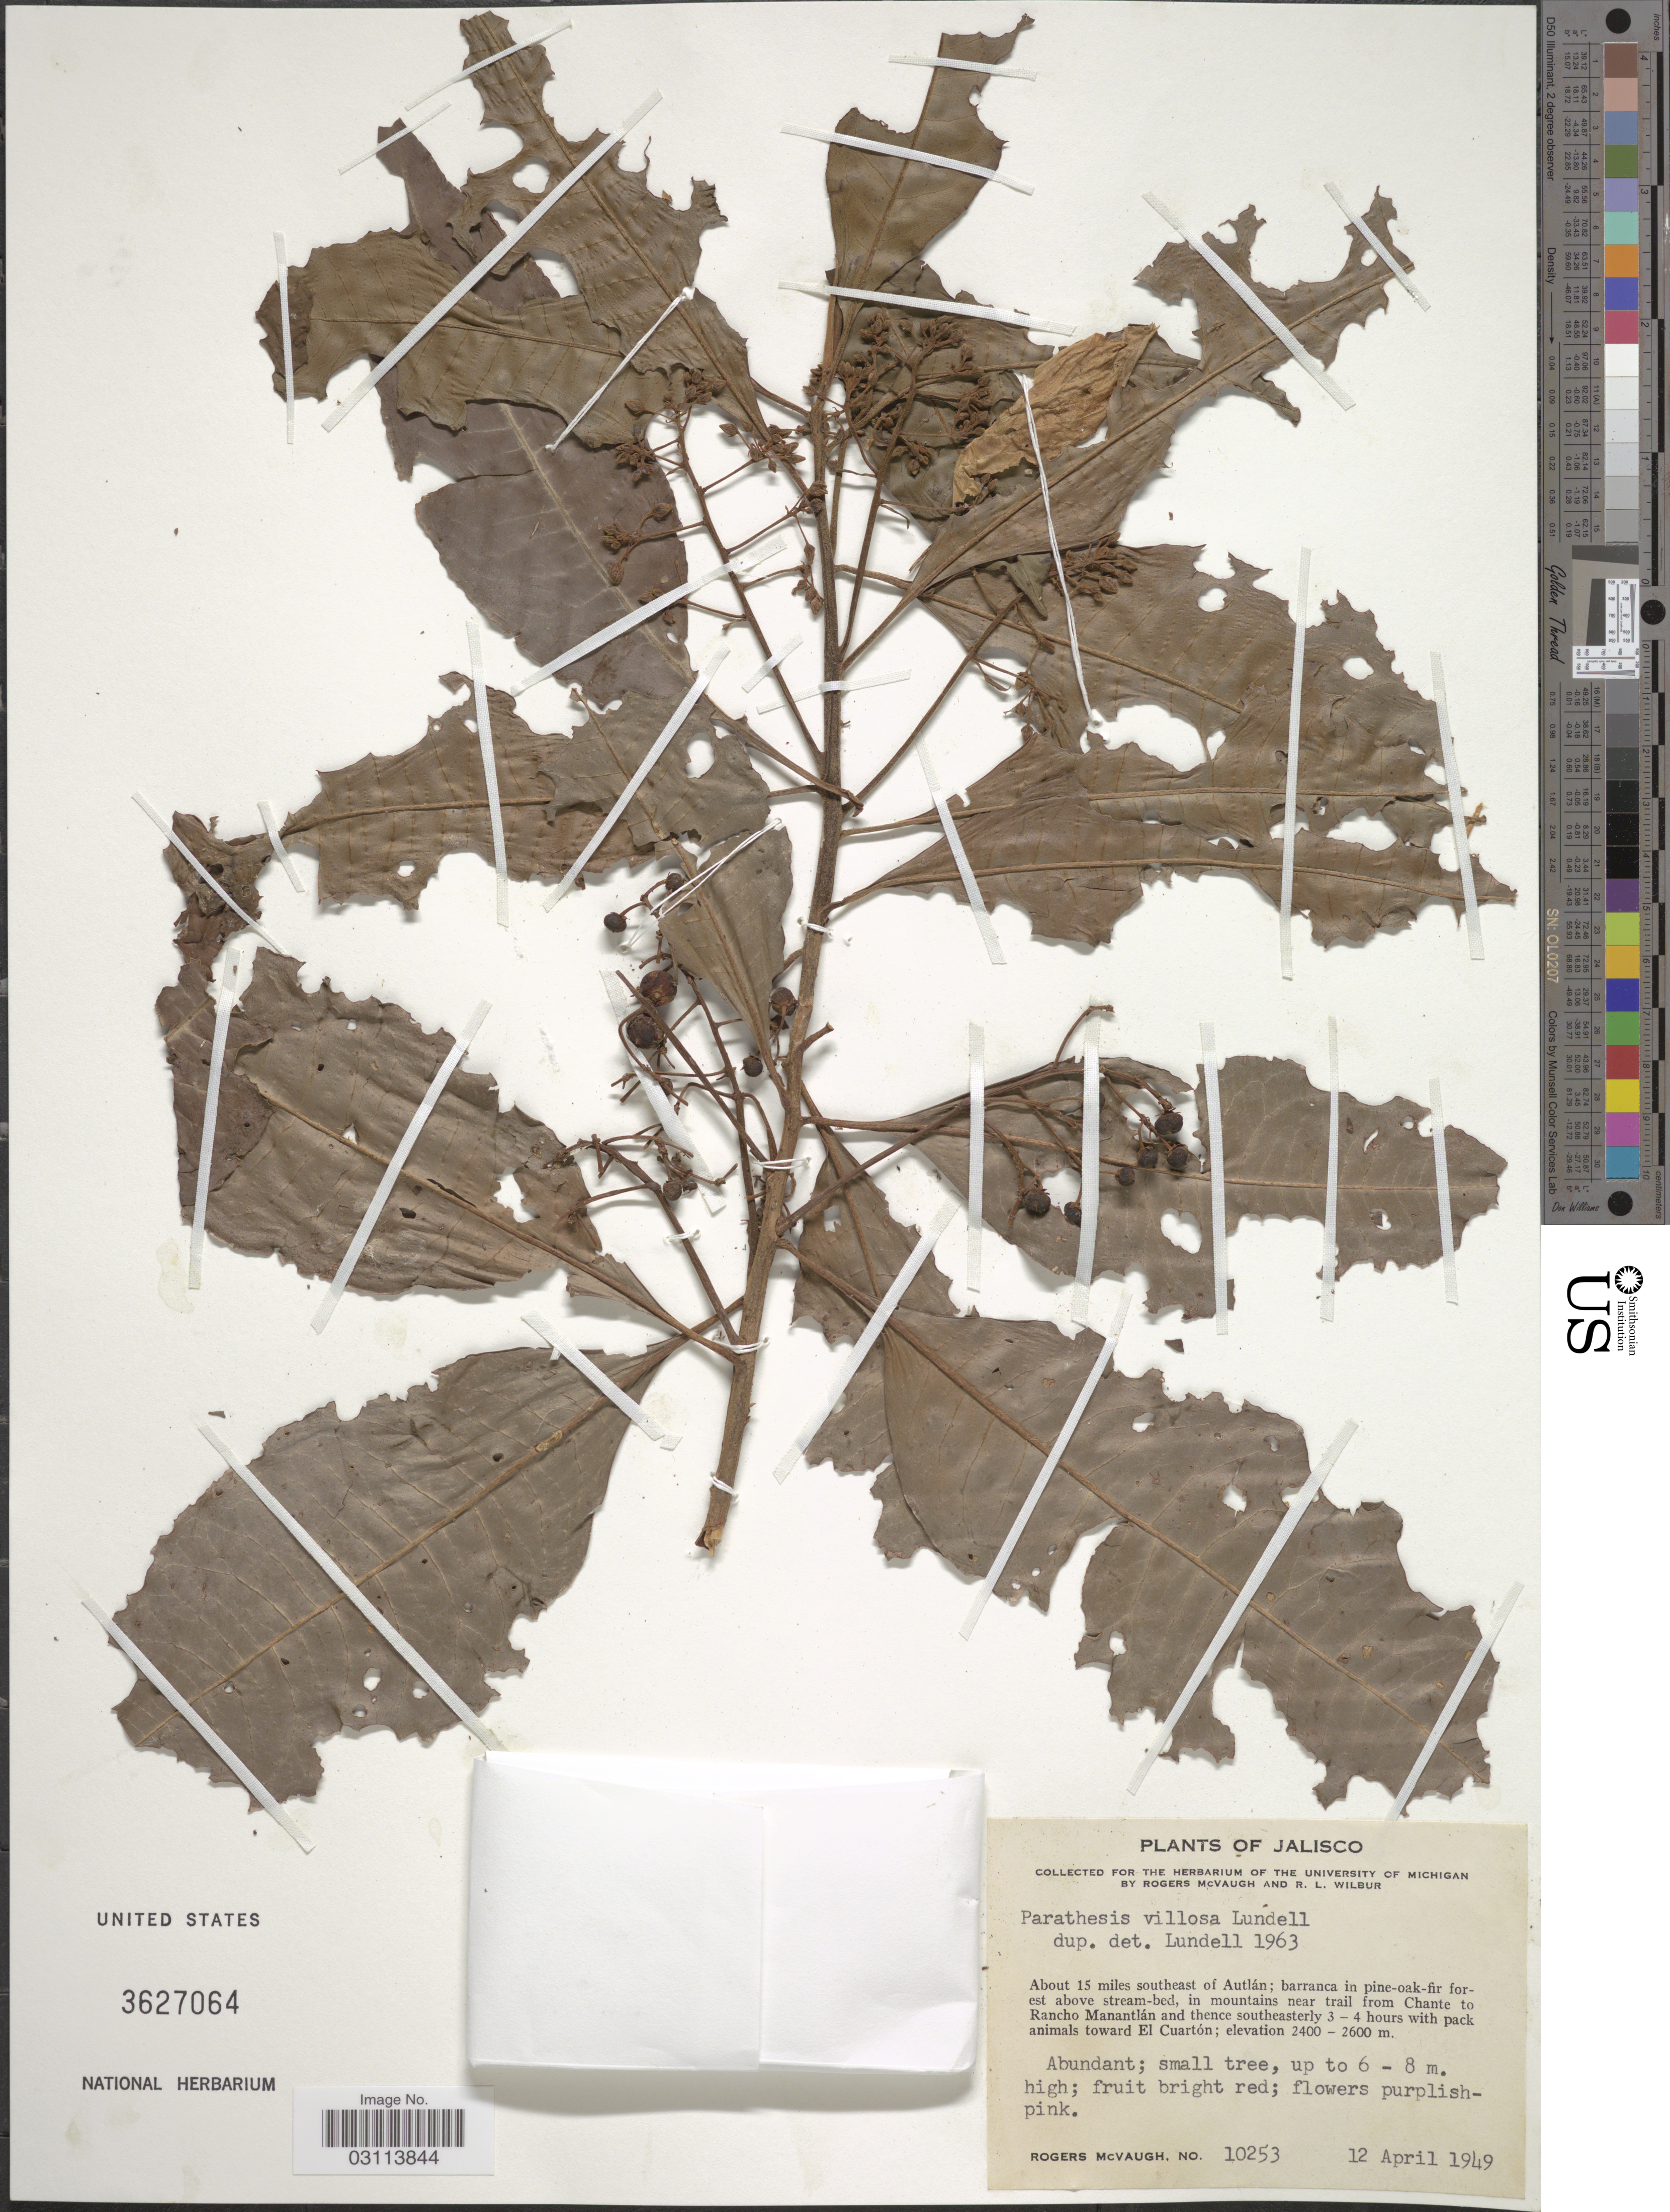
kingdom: Plantae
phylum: Tracheophyta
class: Magnoliopsida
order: Ericales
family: Primulaceae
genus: Parathesis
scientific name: Parathesis villosa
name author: Lundell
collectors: R. McVaugh & R. L. Wilbur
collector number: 10253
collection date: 1949-04-12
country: Mexico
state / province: Jalisco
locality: About 15 miles southeast of Autlán; barranca in pine-oak-fir forest above stream-bed, in mountains near trail from Chante to Rancho Manantlán an thence southeasterly 3 - 4 hours with pack animals toward El Cuartón.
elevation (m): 2400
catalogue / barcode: US 3627064